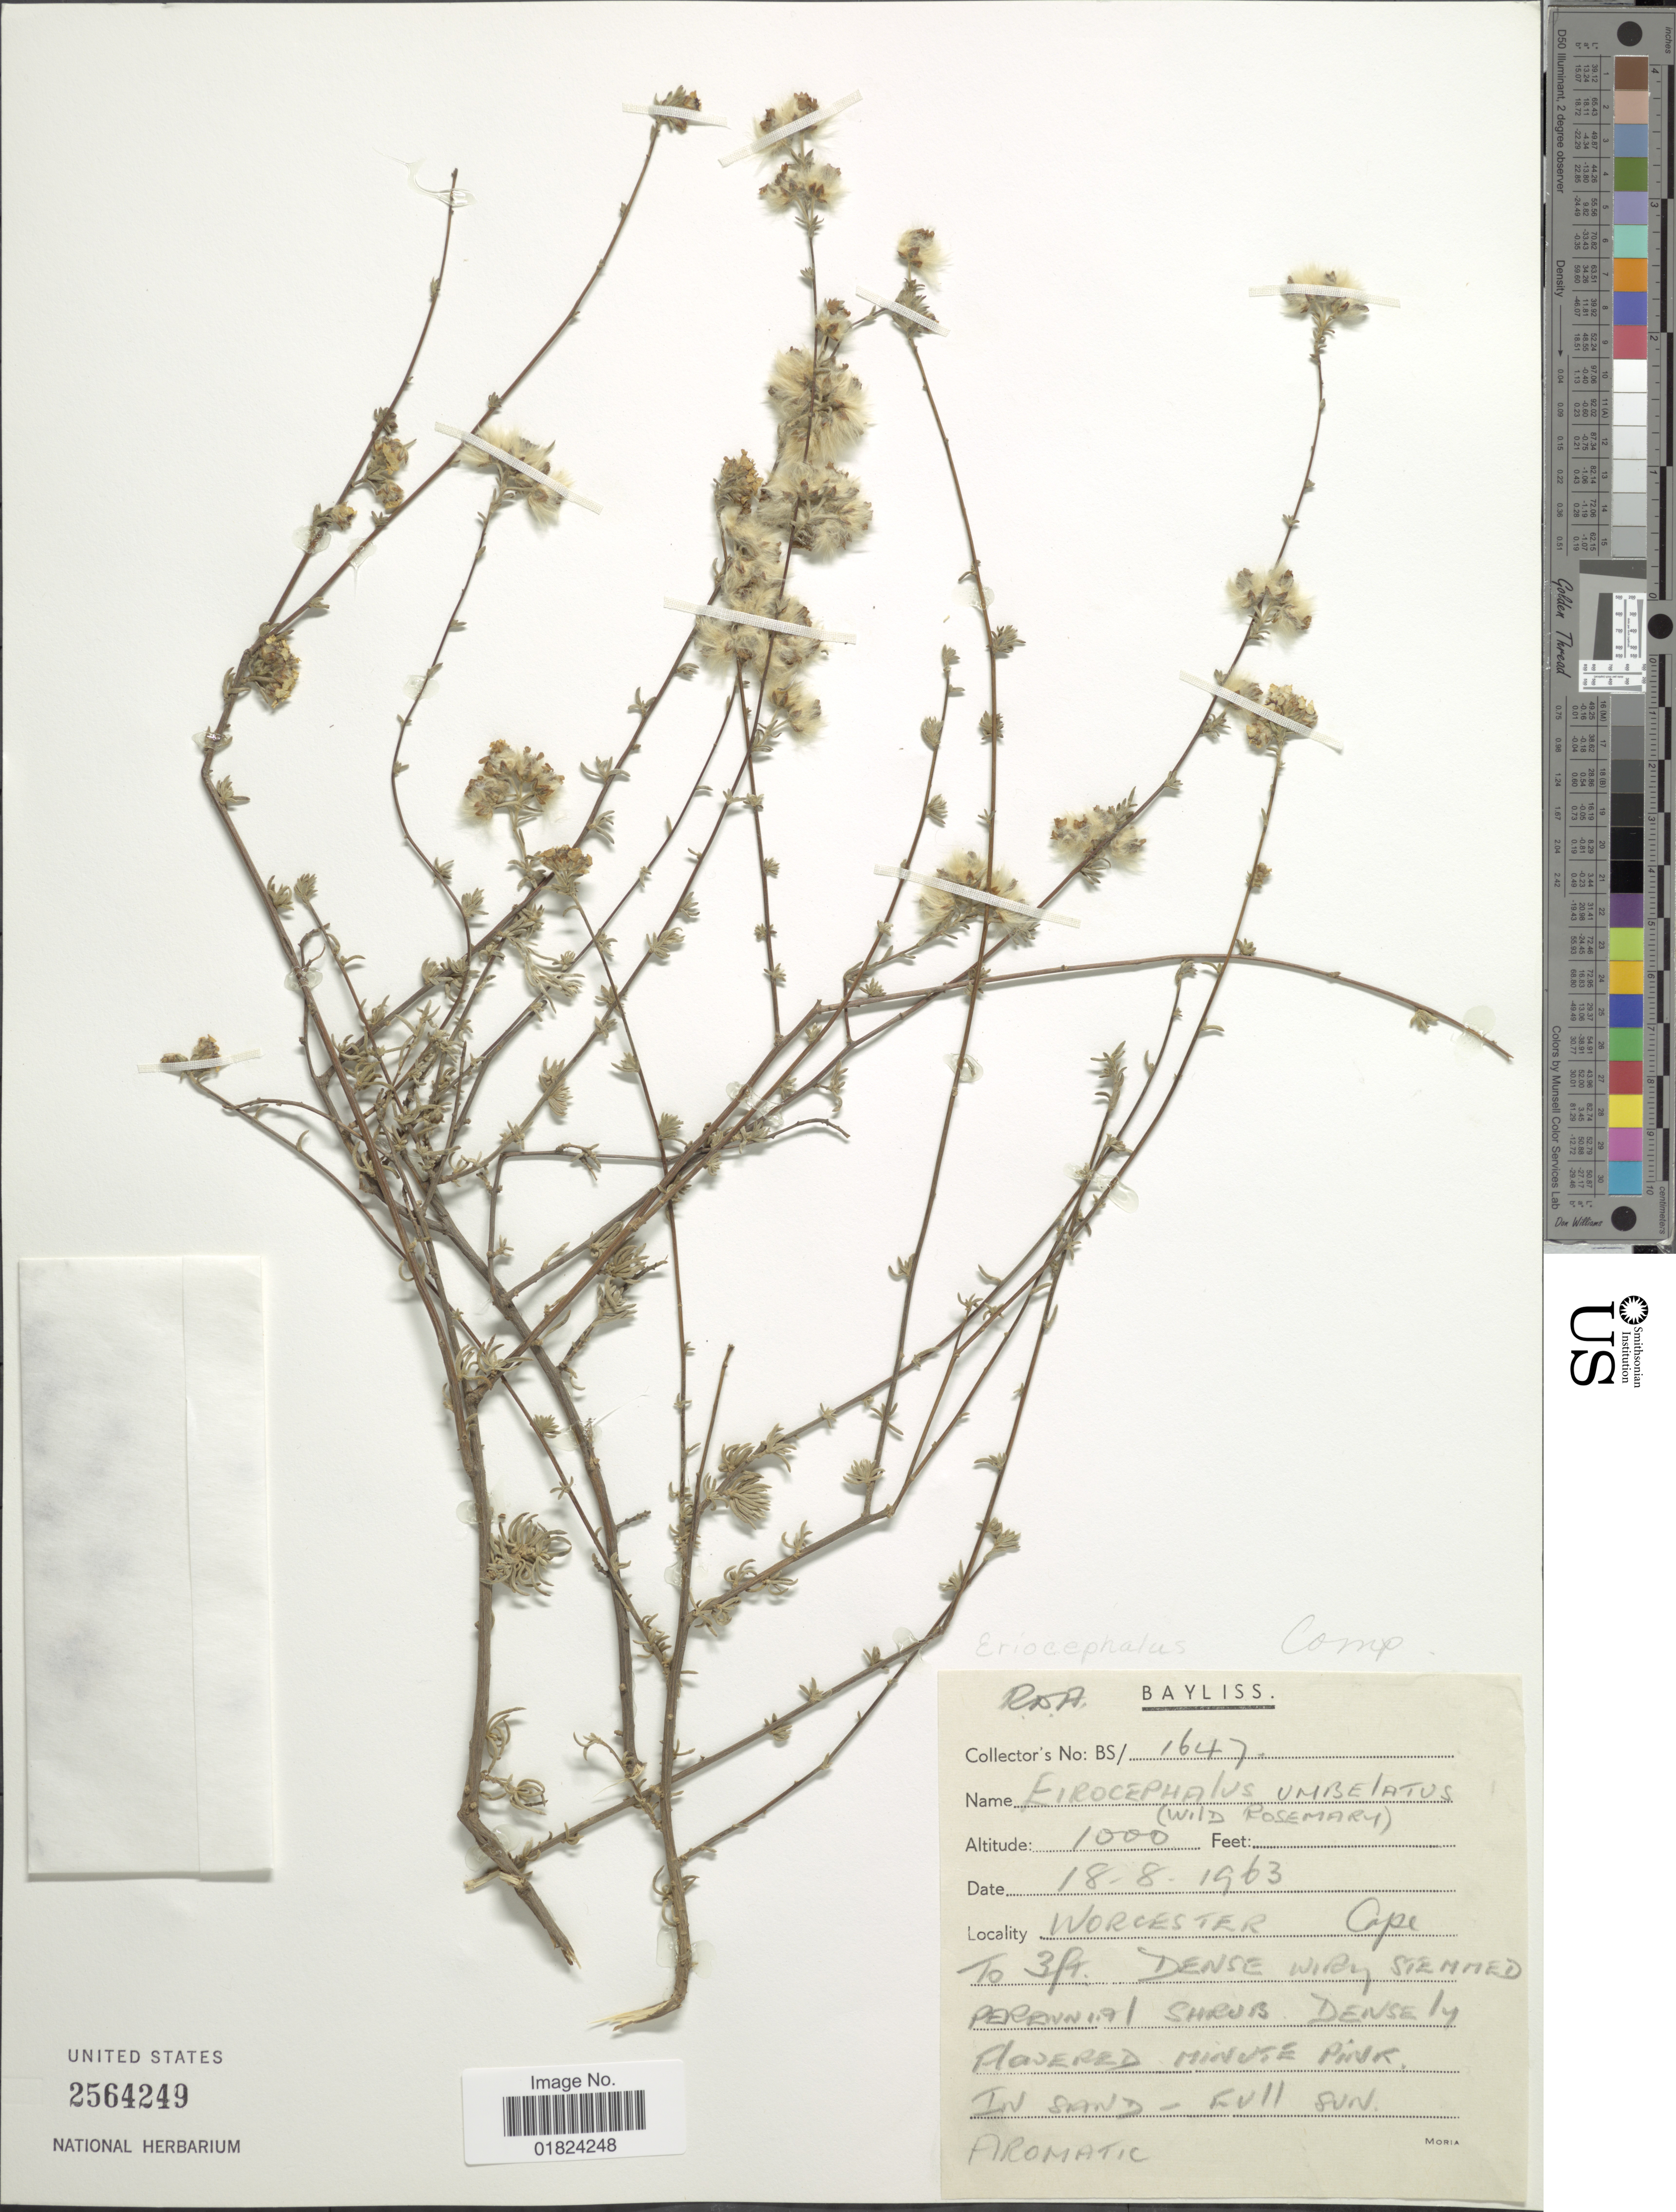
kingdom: Plantae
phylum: Tracheophyta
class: Magnoliopsida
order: Asterales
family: Asteraceae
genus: Eriocephalus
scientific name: Eriocephalus africanus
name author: L.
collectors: R. Bayliss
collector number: BS/1647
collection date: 1963-08-18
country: South Africa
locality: Worcester, Cape.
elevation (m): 305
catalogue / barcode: US 2564249